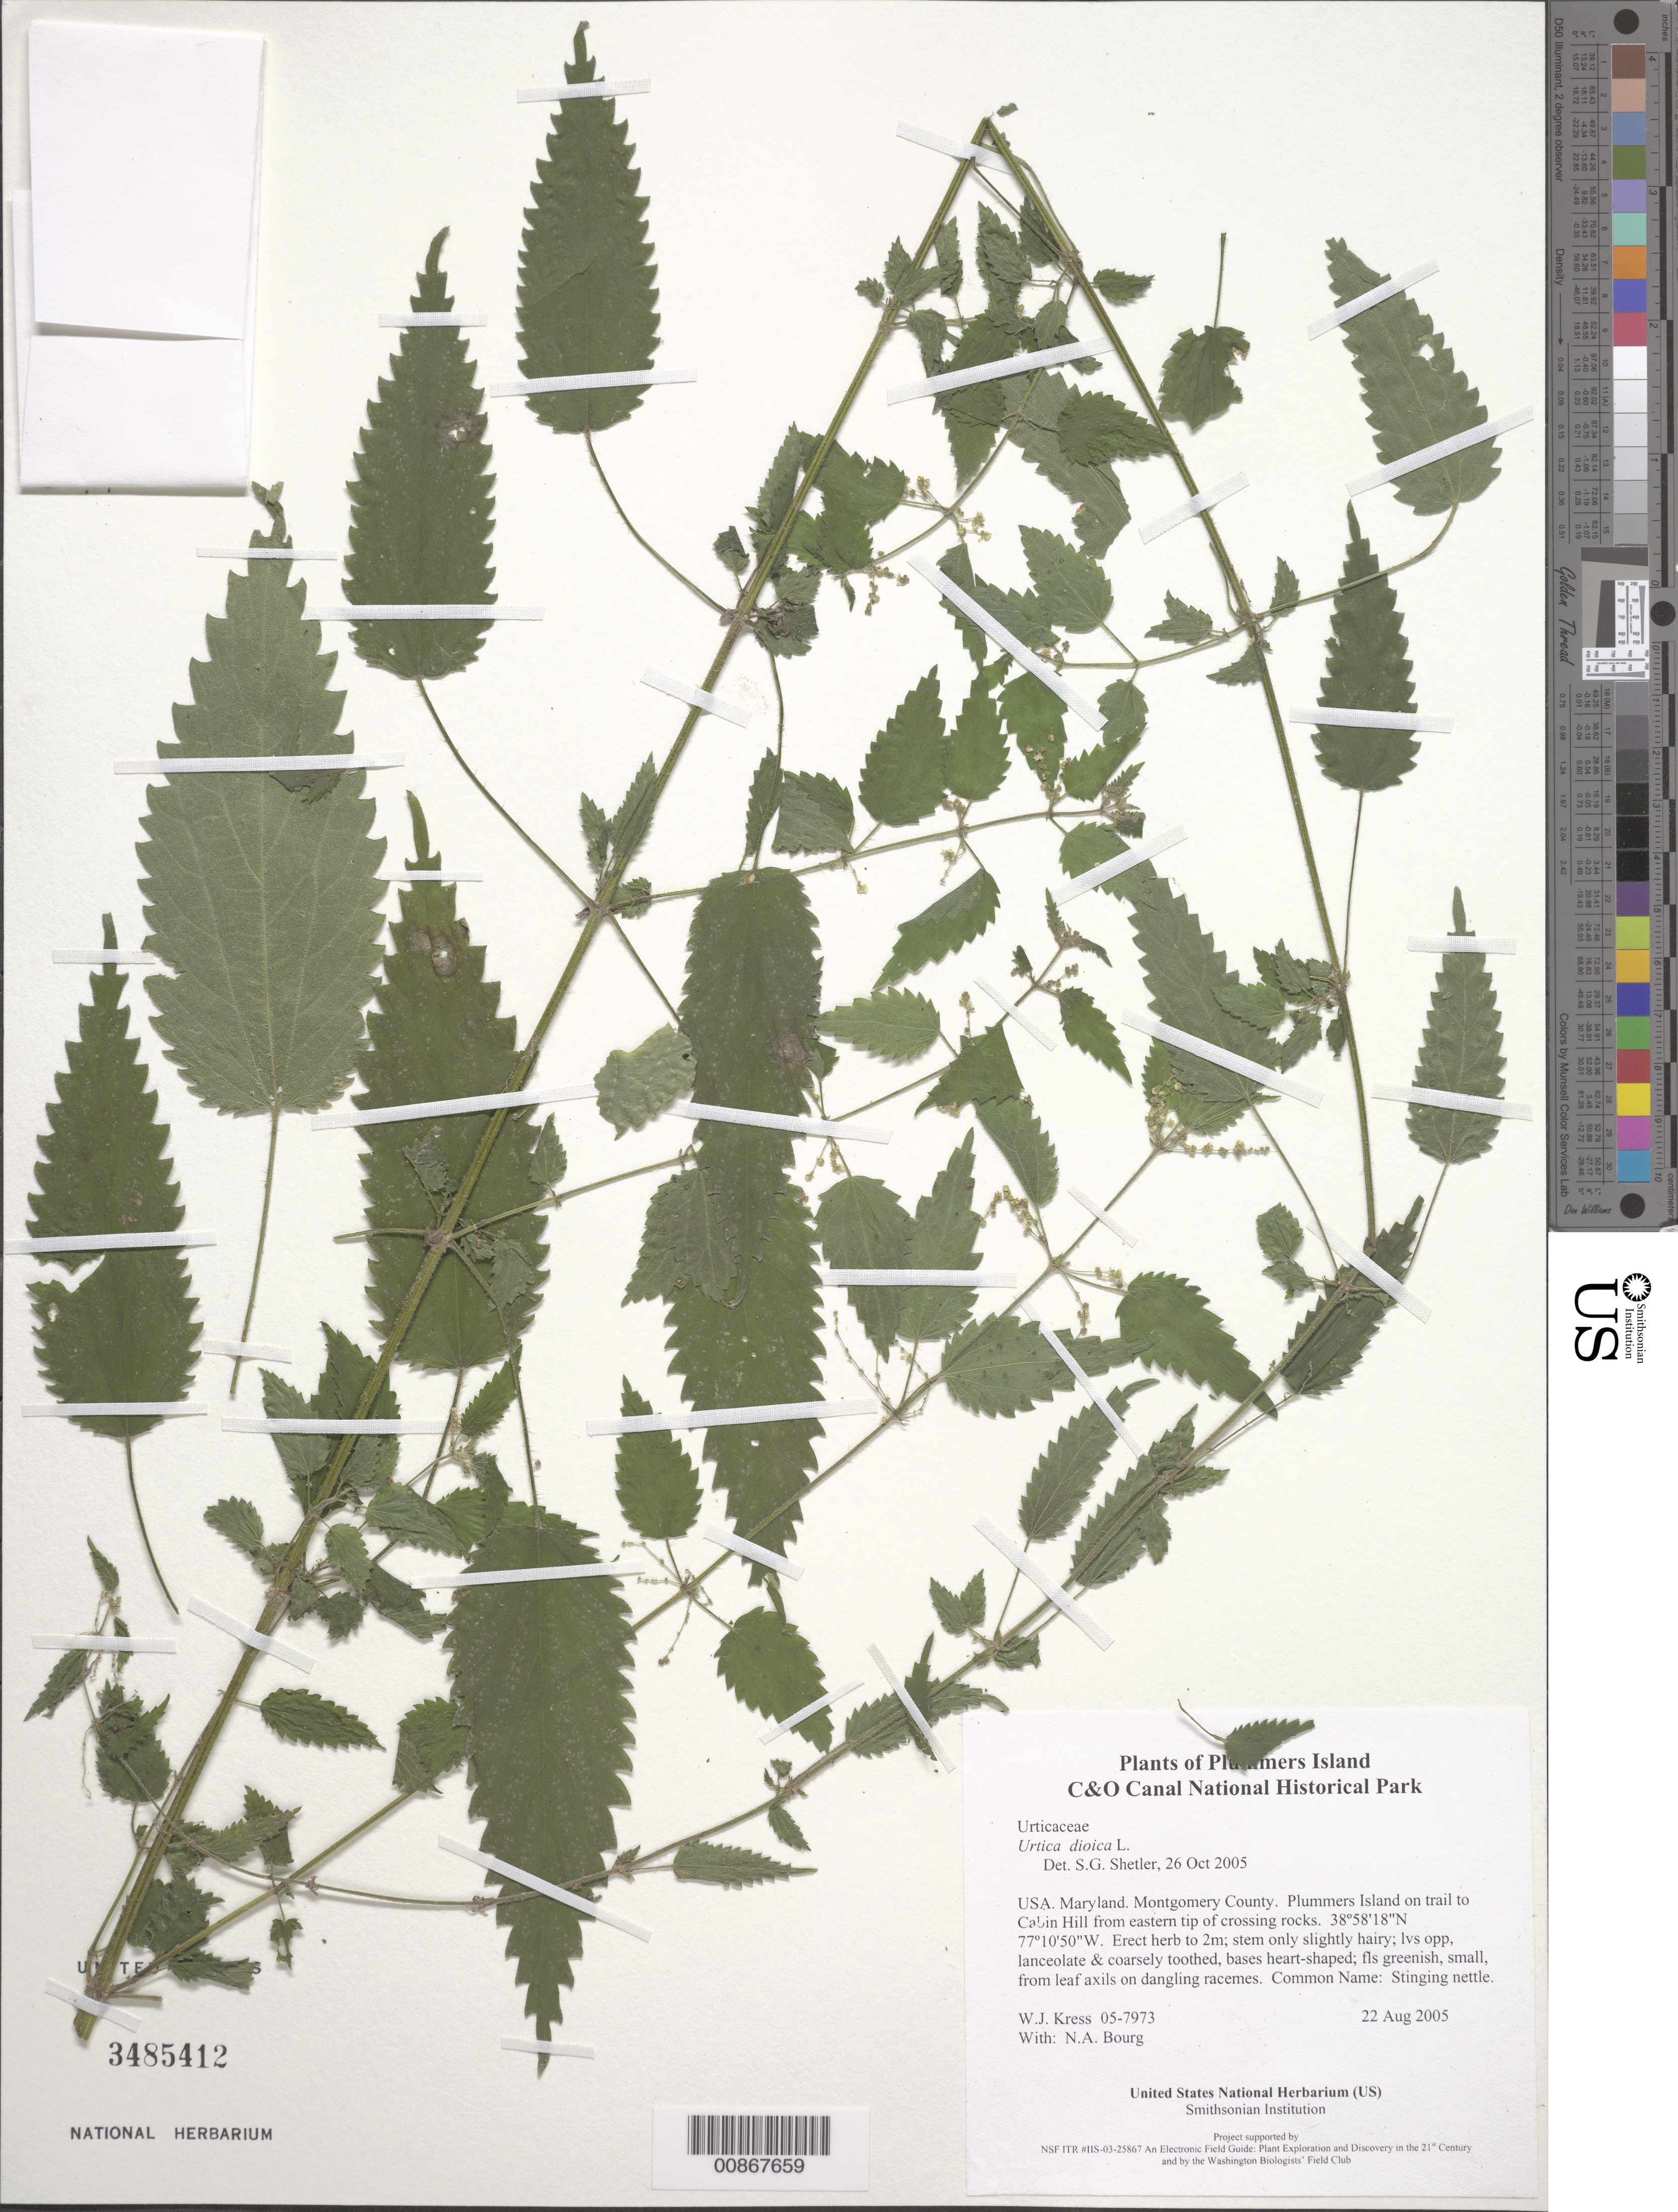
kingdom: Plantae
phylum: Tracheophyta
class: Magnoliopsida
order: Rosales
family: Urticaceae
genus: Urtica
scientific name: Urtica dioica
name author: L.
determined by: Shetler, Stanwyn G., (US), NMNH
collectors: W. J. Kress & N. A. Bourg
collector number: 05-7973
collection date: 2005-08-22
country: United States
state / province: Maryland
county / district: Montgomery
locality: Chesapeake and Ohio Canal National Historical Park, Plummers Island on trail to Cabin Hill from eastern tip of crossing rocks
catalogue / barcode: US 3485412